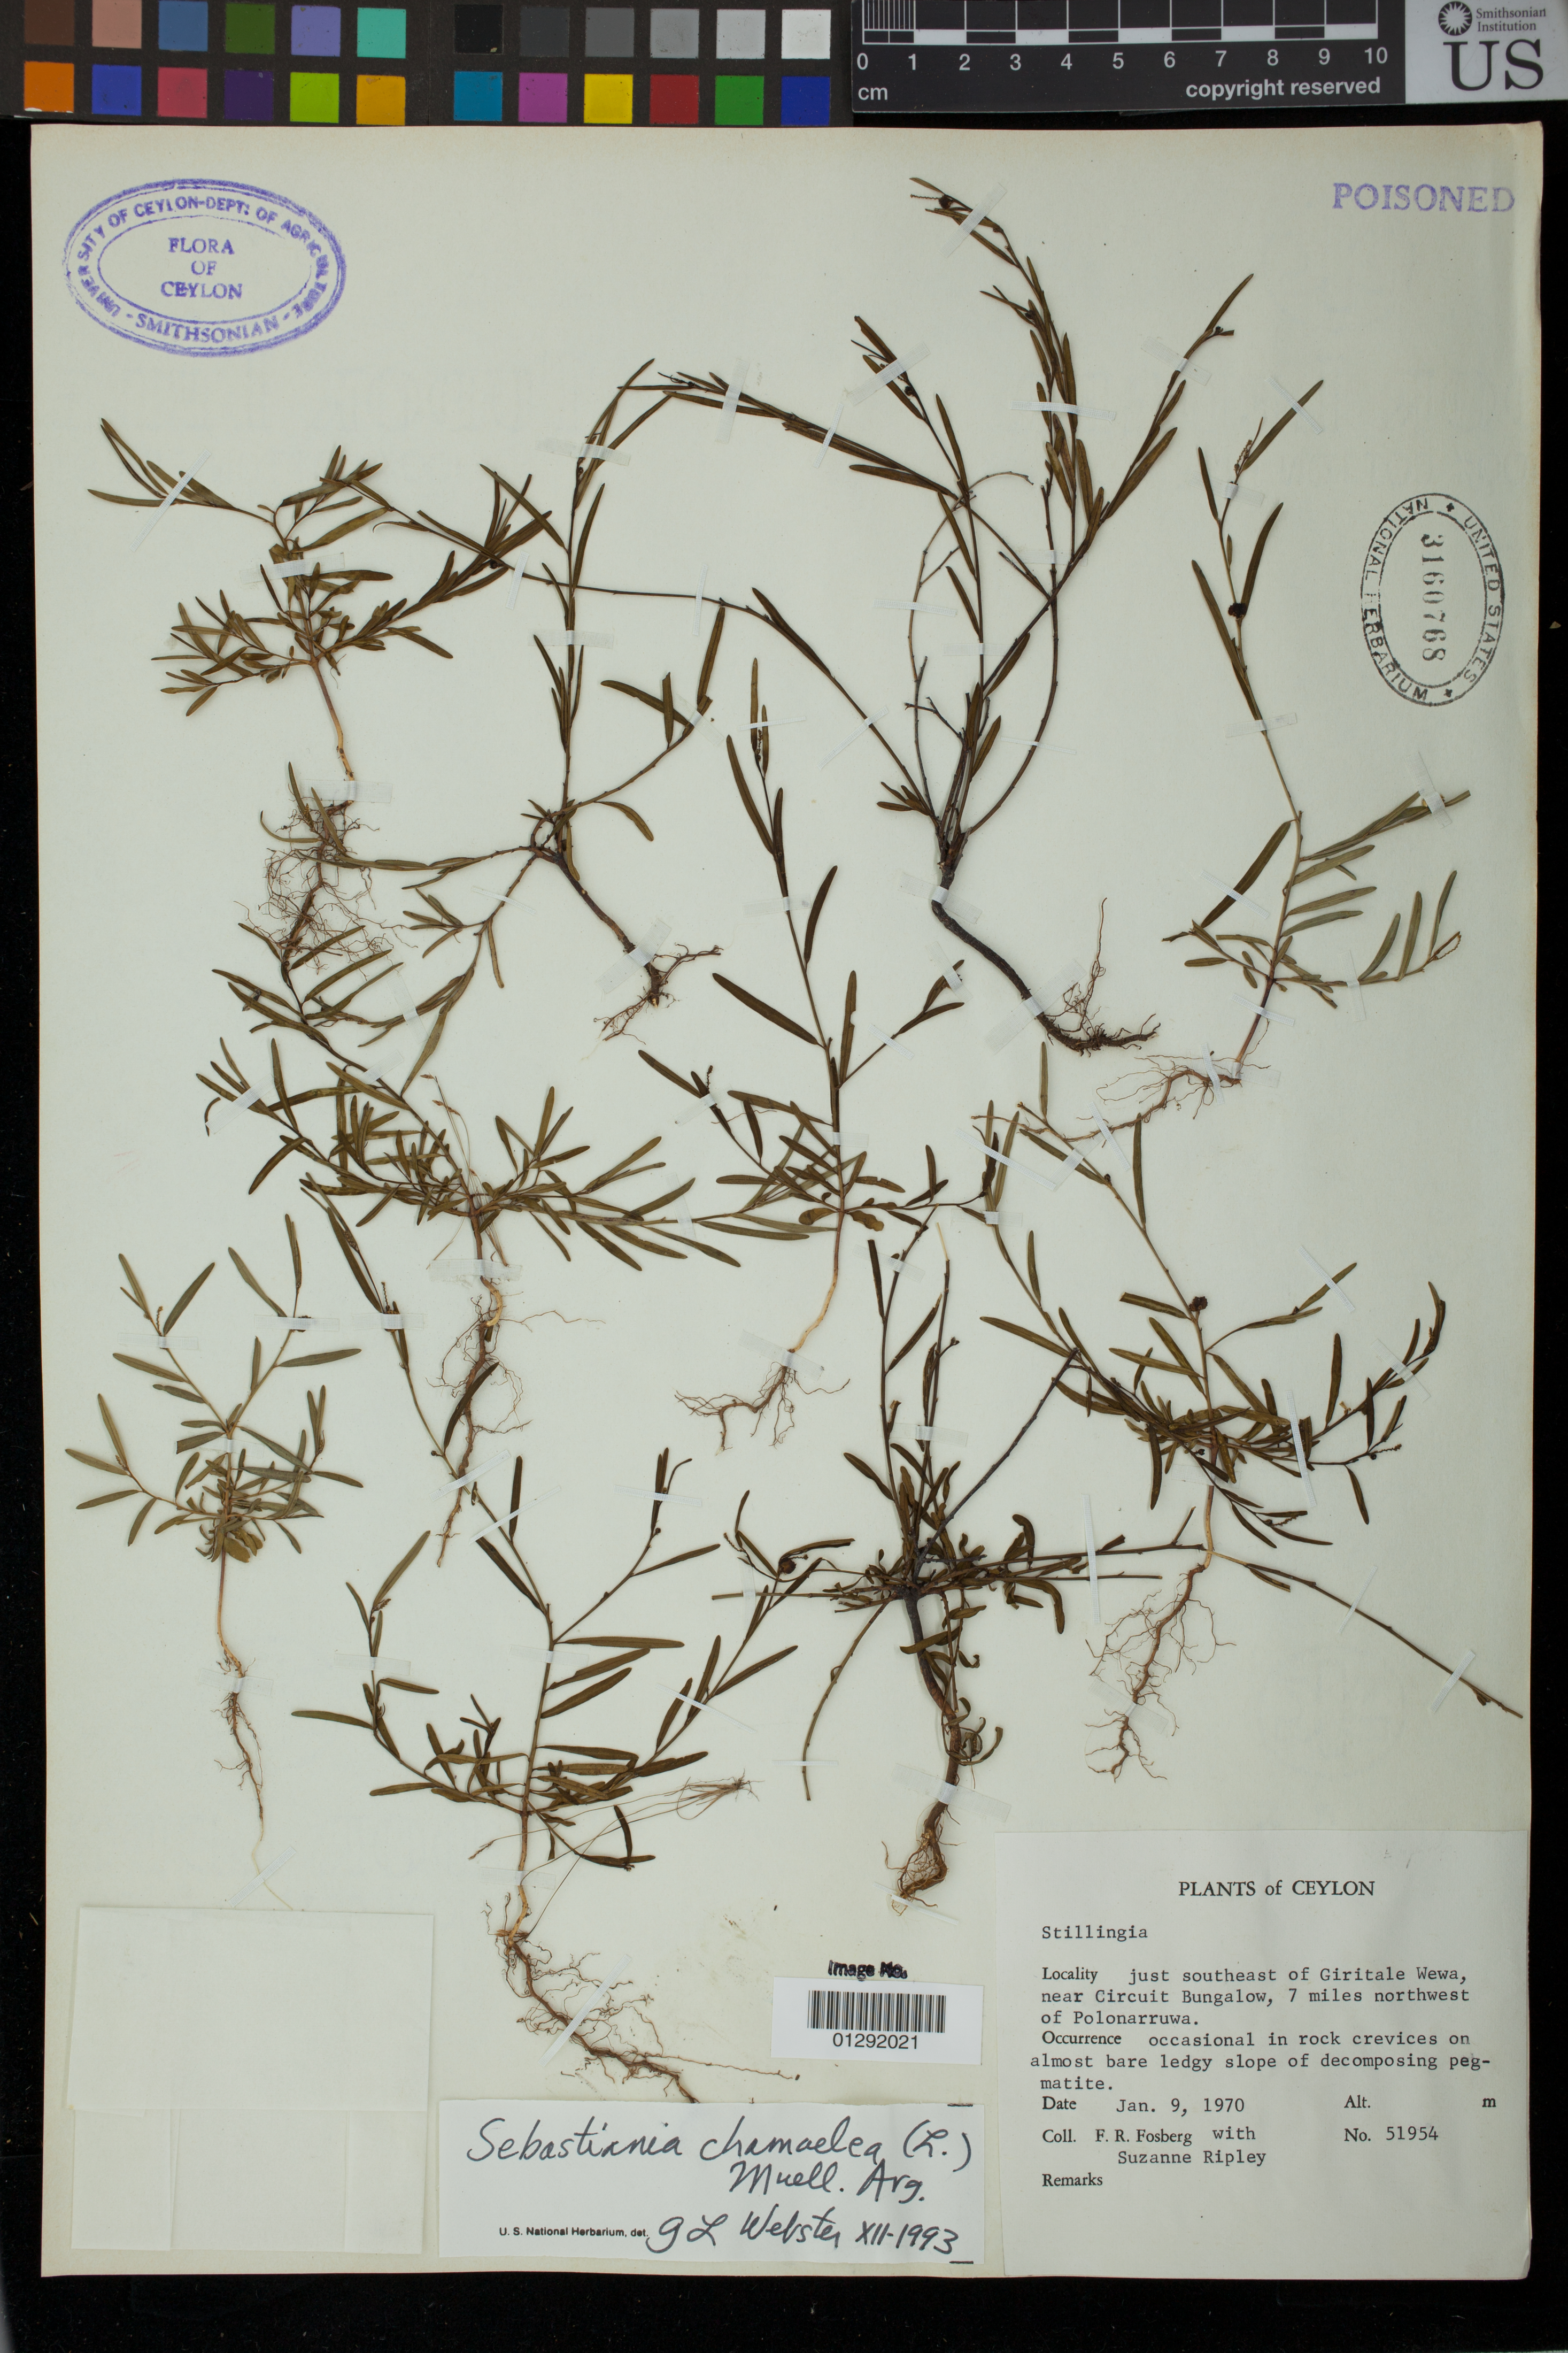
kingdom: Plantae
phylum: Tracheophyta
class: Magnoliopsida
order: Malpighiales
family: Euphorbiaceae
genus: Sebastiania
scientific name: Sebastiania chamaelea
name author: (L.) Müll. Arg.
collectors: F. R. Fosberg & S. Ripley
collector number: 51954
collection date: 1970-01-09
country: Sri Lanka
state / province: North Central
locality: Ceylon. Just southeast of Giritale Wewa, near Circuit Bungalow, 7 miles northwest of Polonnaruwa.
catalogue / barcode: US 3160768